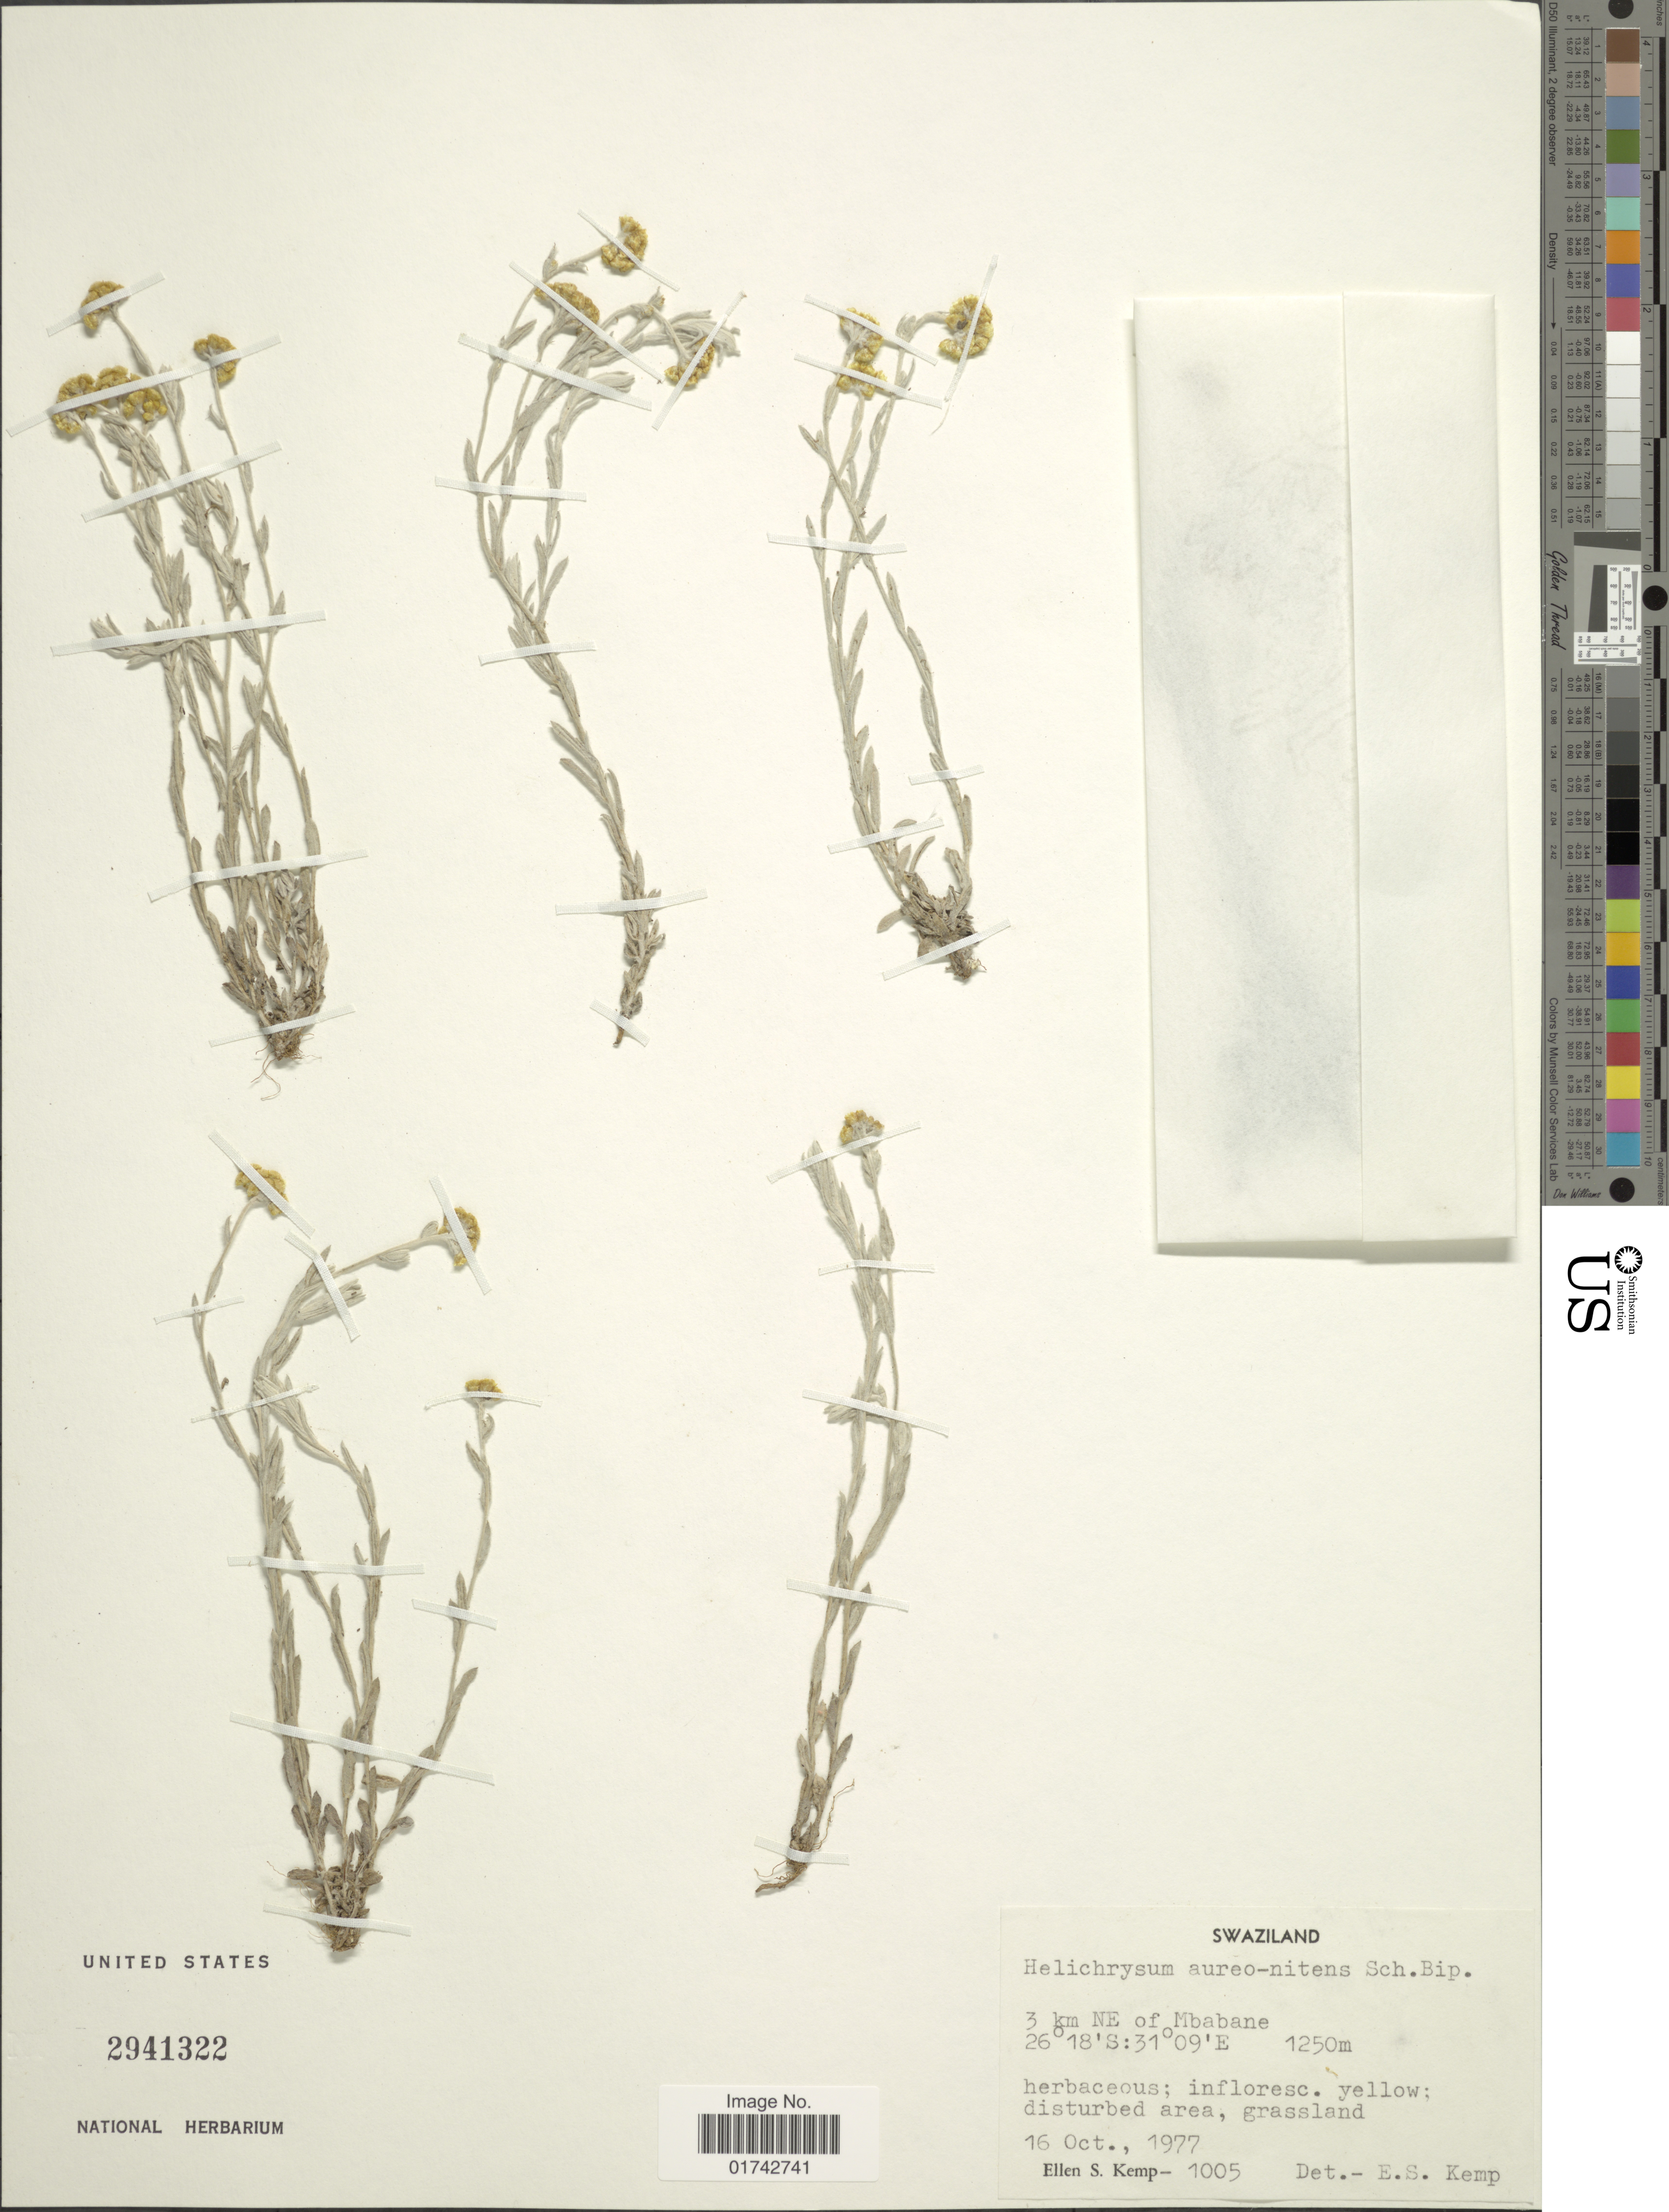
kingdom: Plantae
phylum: Tracheophyta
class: Magnoliopsida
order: Asterales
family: Asteraceae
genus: Helichrysum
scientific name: Helichrysum aureonitens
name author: Sch. Bip.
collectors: E. S. Kemp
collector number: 1005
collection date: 1977-10-16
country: Eswatini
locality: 3 km NE of Mbabane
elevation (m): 1250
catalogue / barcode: US 2941322